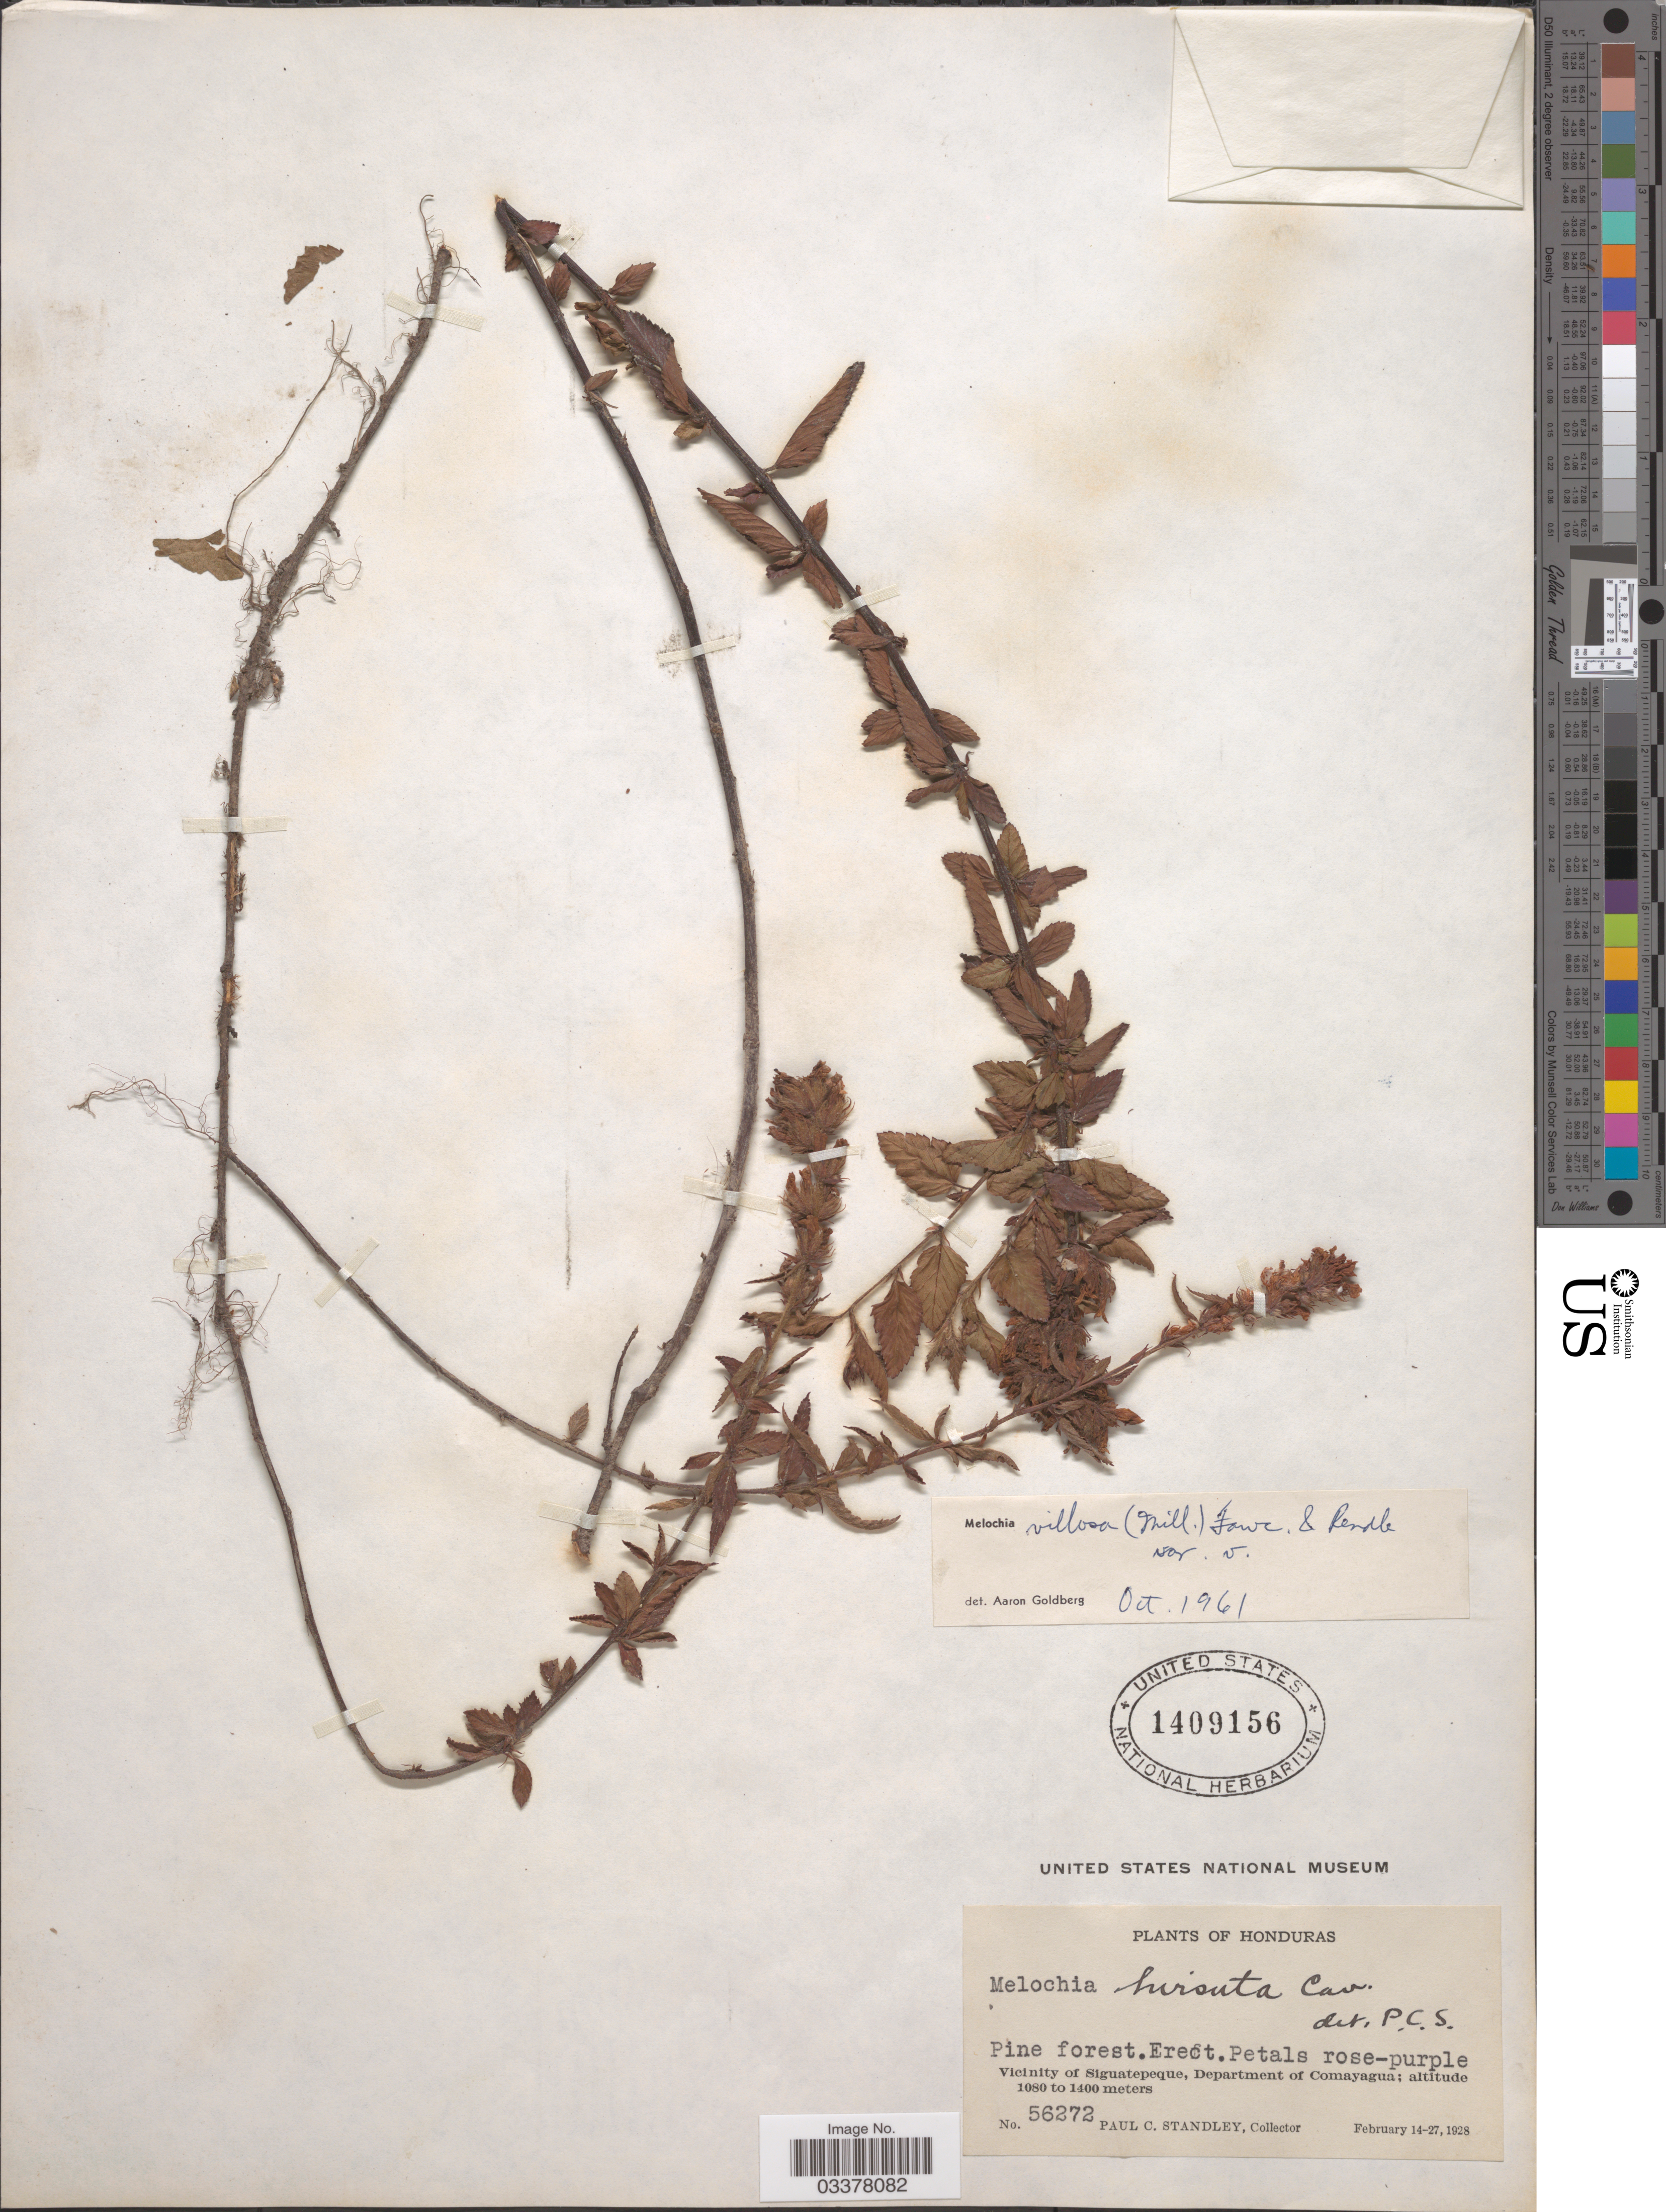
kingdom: Plantae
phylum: Tracheophyta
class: Magnoliopsida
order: Malvales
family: Malvaceae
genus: Melochia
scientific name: Melochia spicata var. spicata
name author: (L.) Fryxell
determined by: Dorr, L. J., (BOT), Smithsonian Institution - National Museum of Natural History (UNITED STATES)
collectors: P. C. Standley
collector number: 56272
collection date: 1928-02-14/1928-02-27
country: Honduras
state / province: Comayagua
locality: Vicinity of Siguatepeque, Department of Comayagua.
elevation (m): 1080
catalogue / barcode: US 1409156